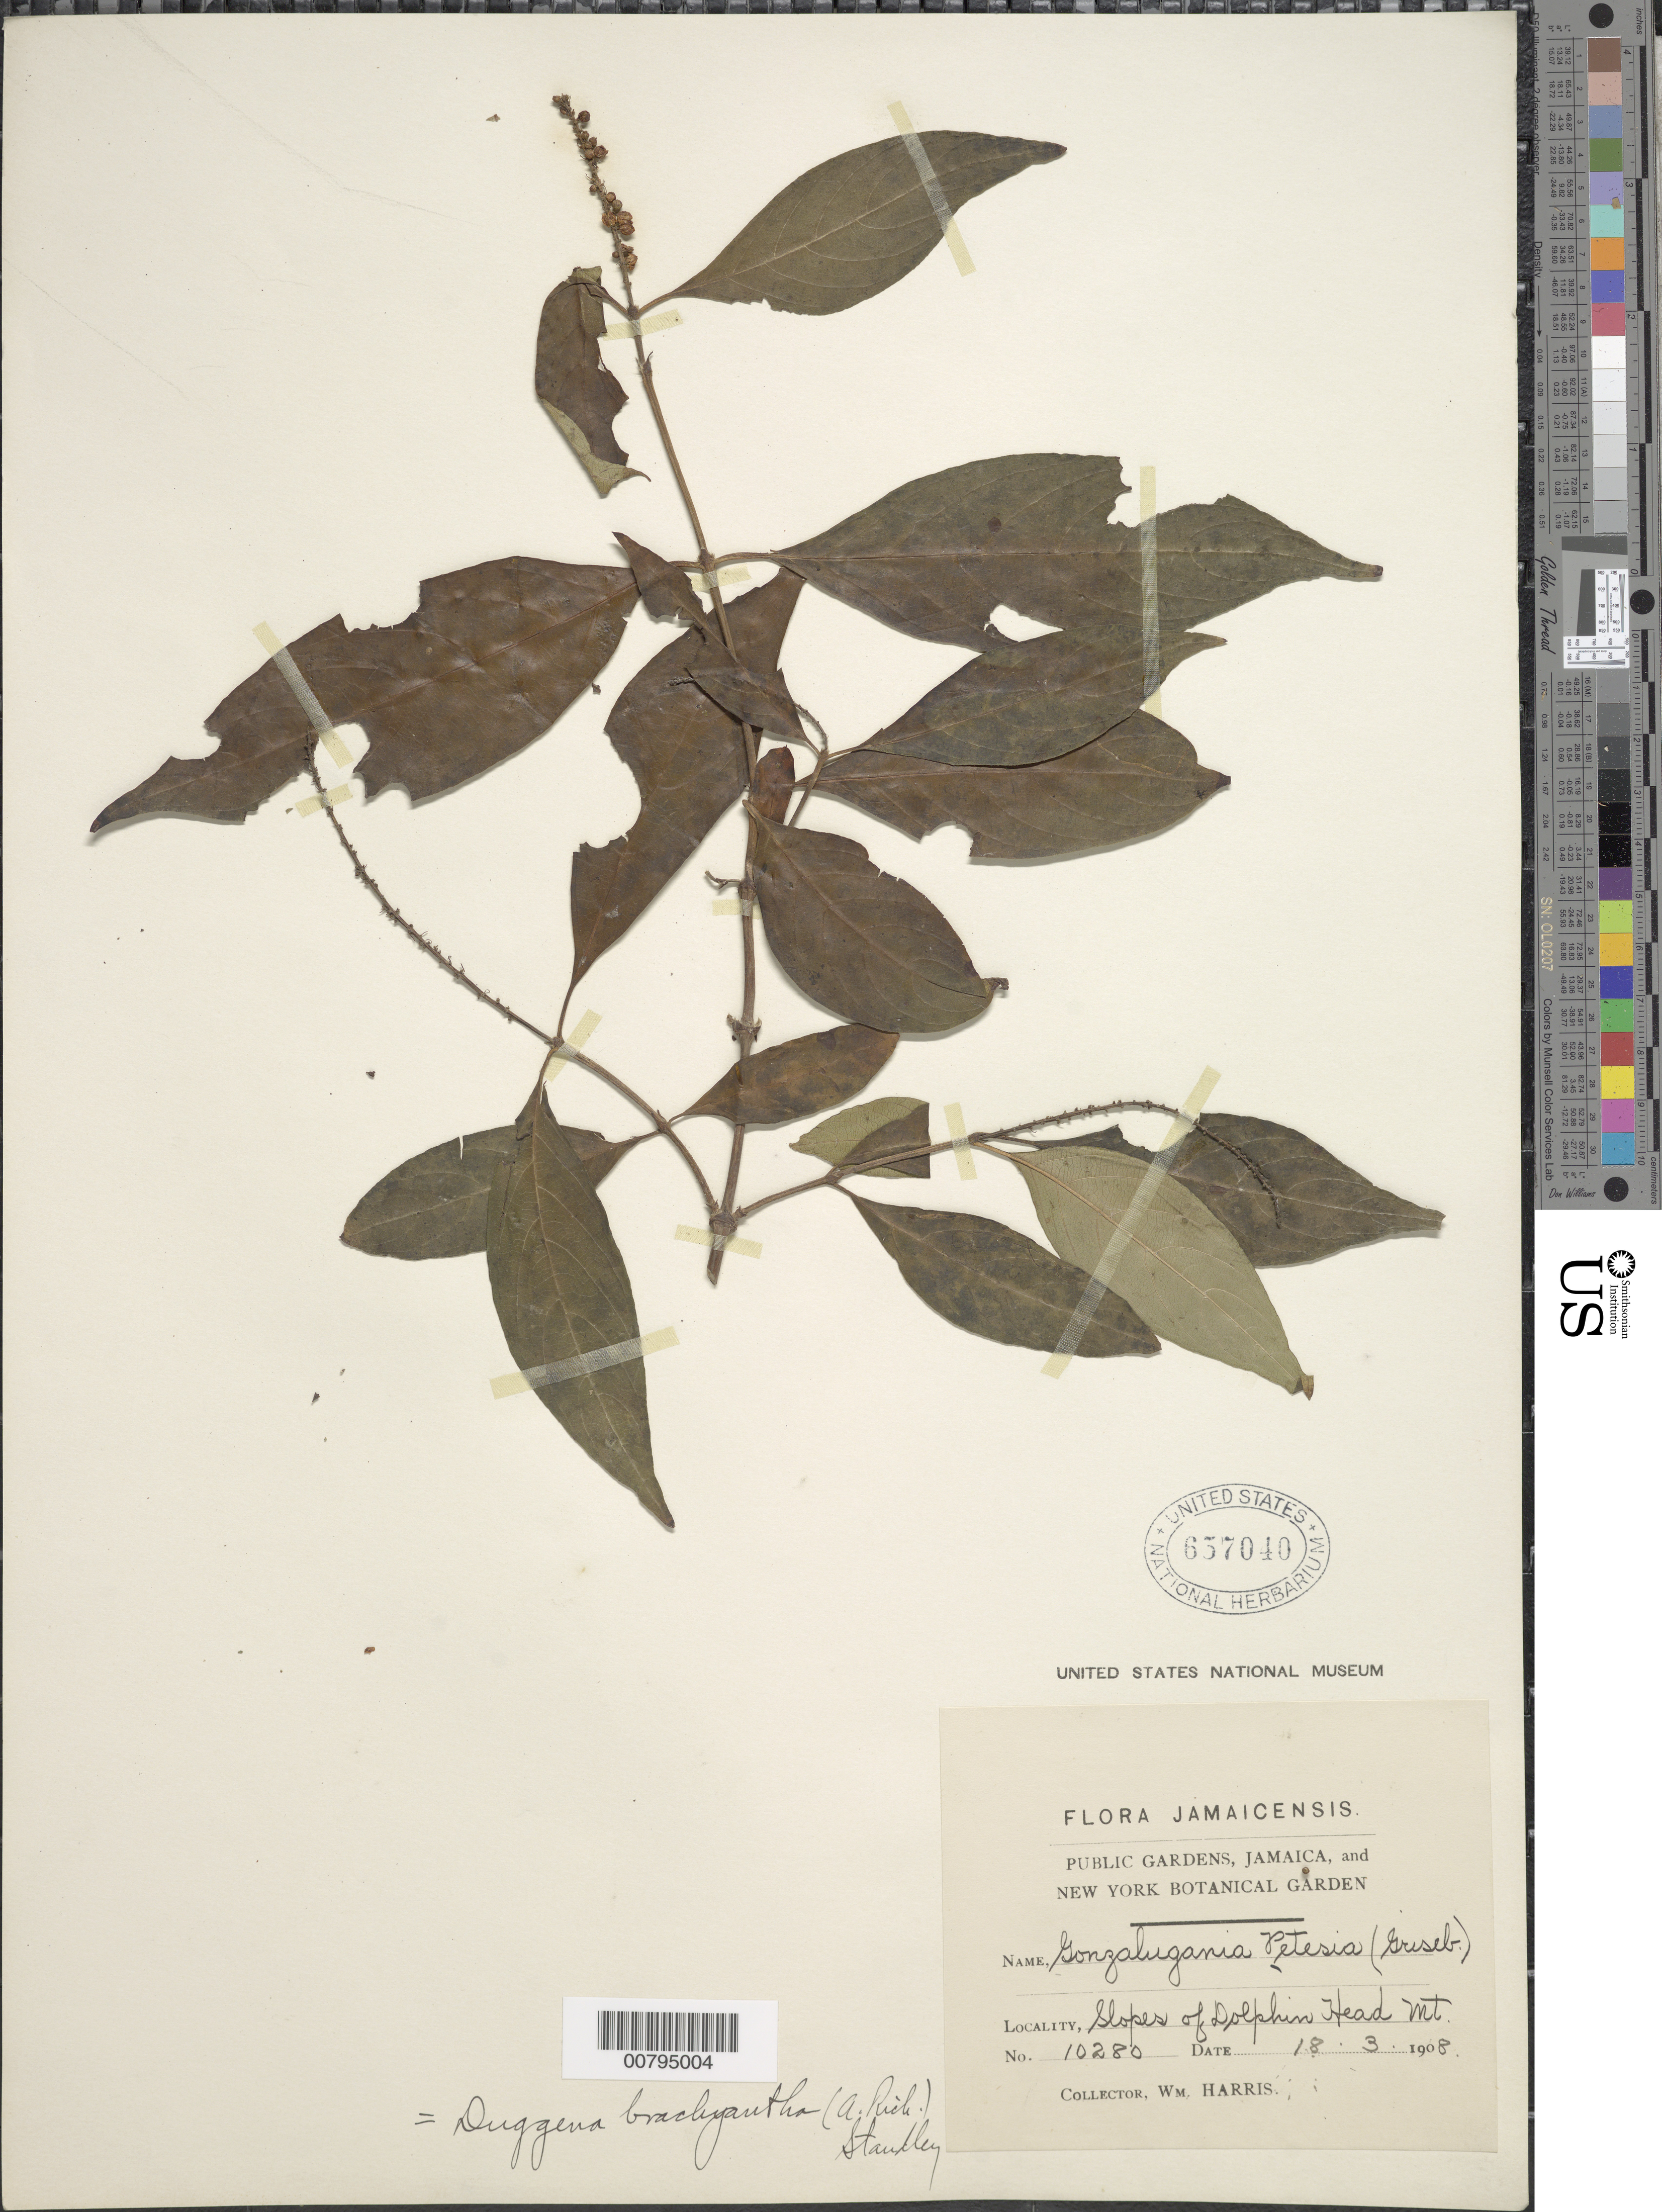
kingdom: Plantae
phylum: Tracheophyta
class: Magnoliopsida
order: Gentianales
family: Rubiaceae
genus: Gonzalagunia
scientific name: Gonzalagunia brachyantha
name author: (A. Rich.) Urb.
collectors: W. H. Harris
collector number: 10280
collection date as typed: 18 Mar 1908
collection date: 1908-03-18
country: Jamaica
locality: Slopes of Dolphin Head Mt.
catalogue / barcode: US 657040